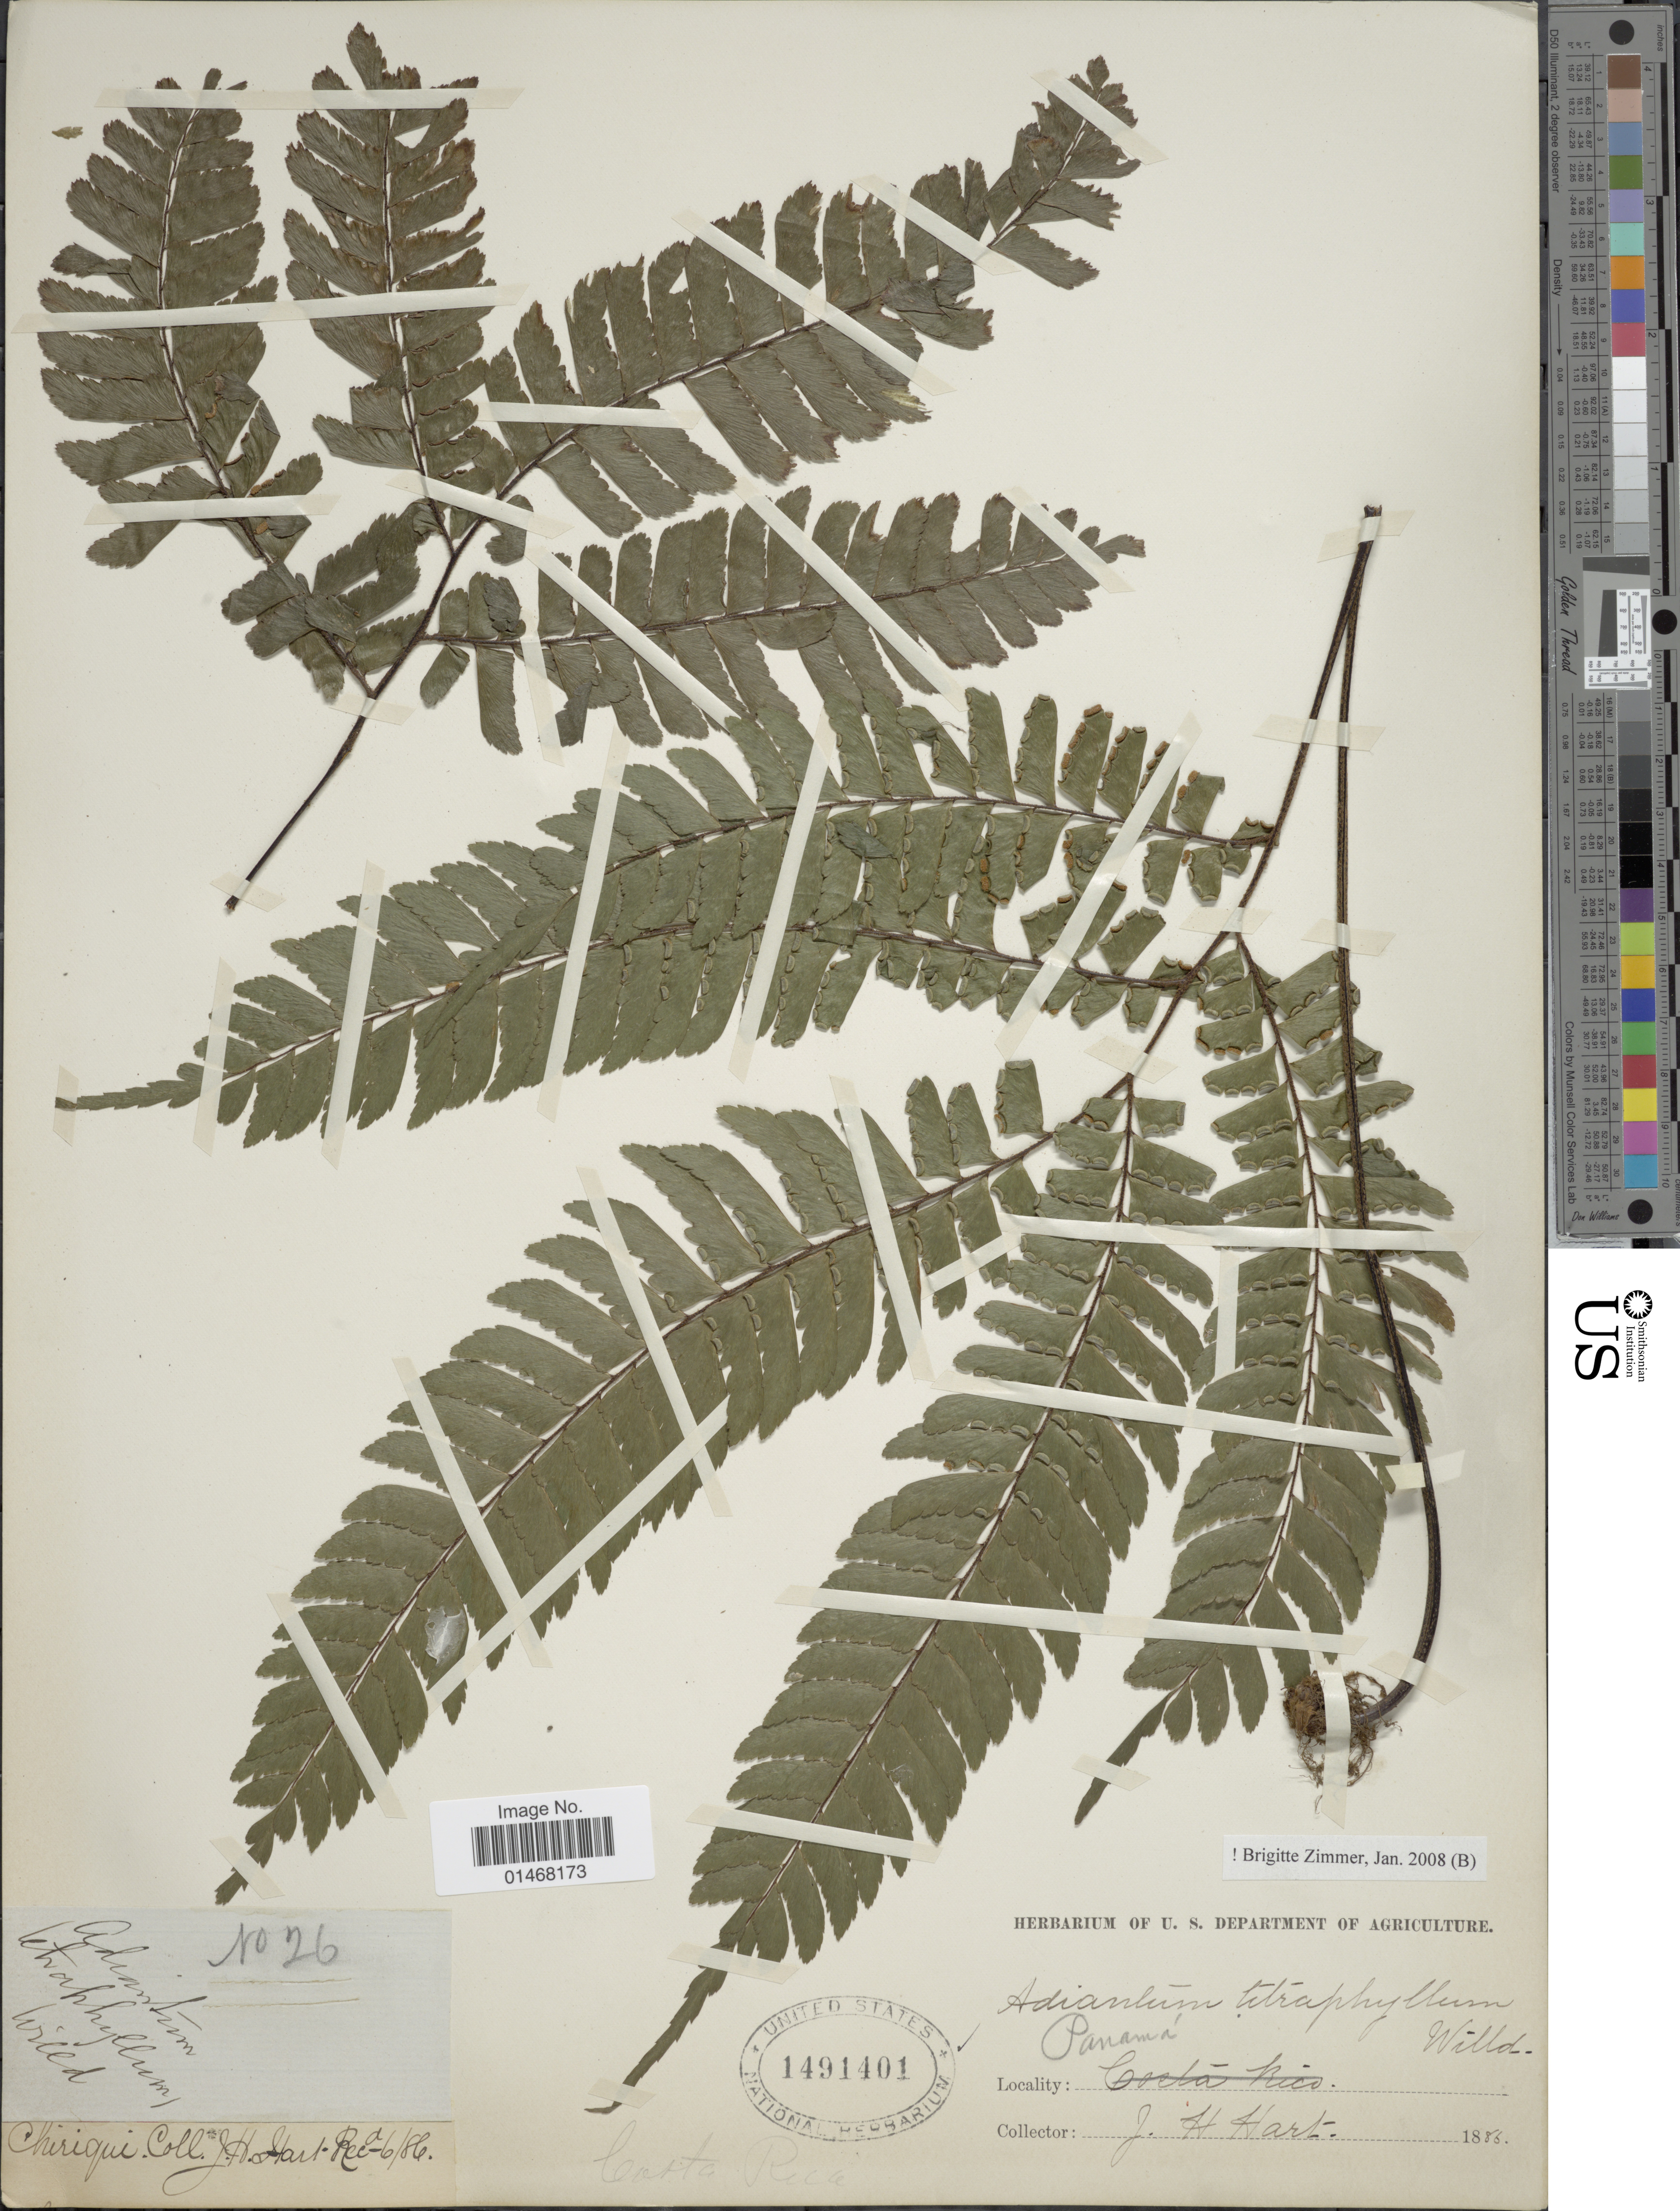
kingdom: Plantae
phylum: Tracheophyta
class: Polypodiopsida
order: Polypodiales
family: Pteridaceae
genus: Adiantum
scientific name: Adiantum tetraphyllum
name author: Humb. & Bonpl. ex Willd.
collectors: J. H. Hart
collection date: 1886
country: Panama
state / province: Panamá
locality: Chiriqui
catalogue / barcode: US 1491401